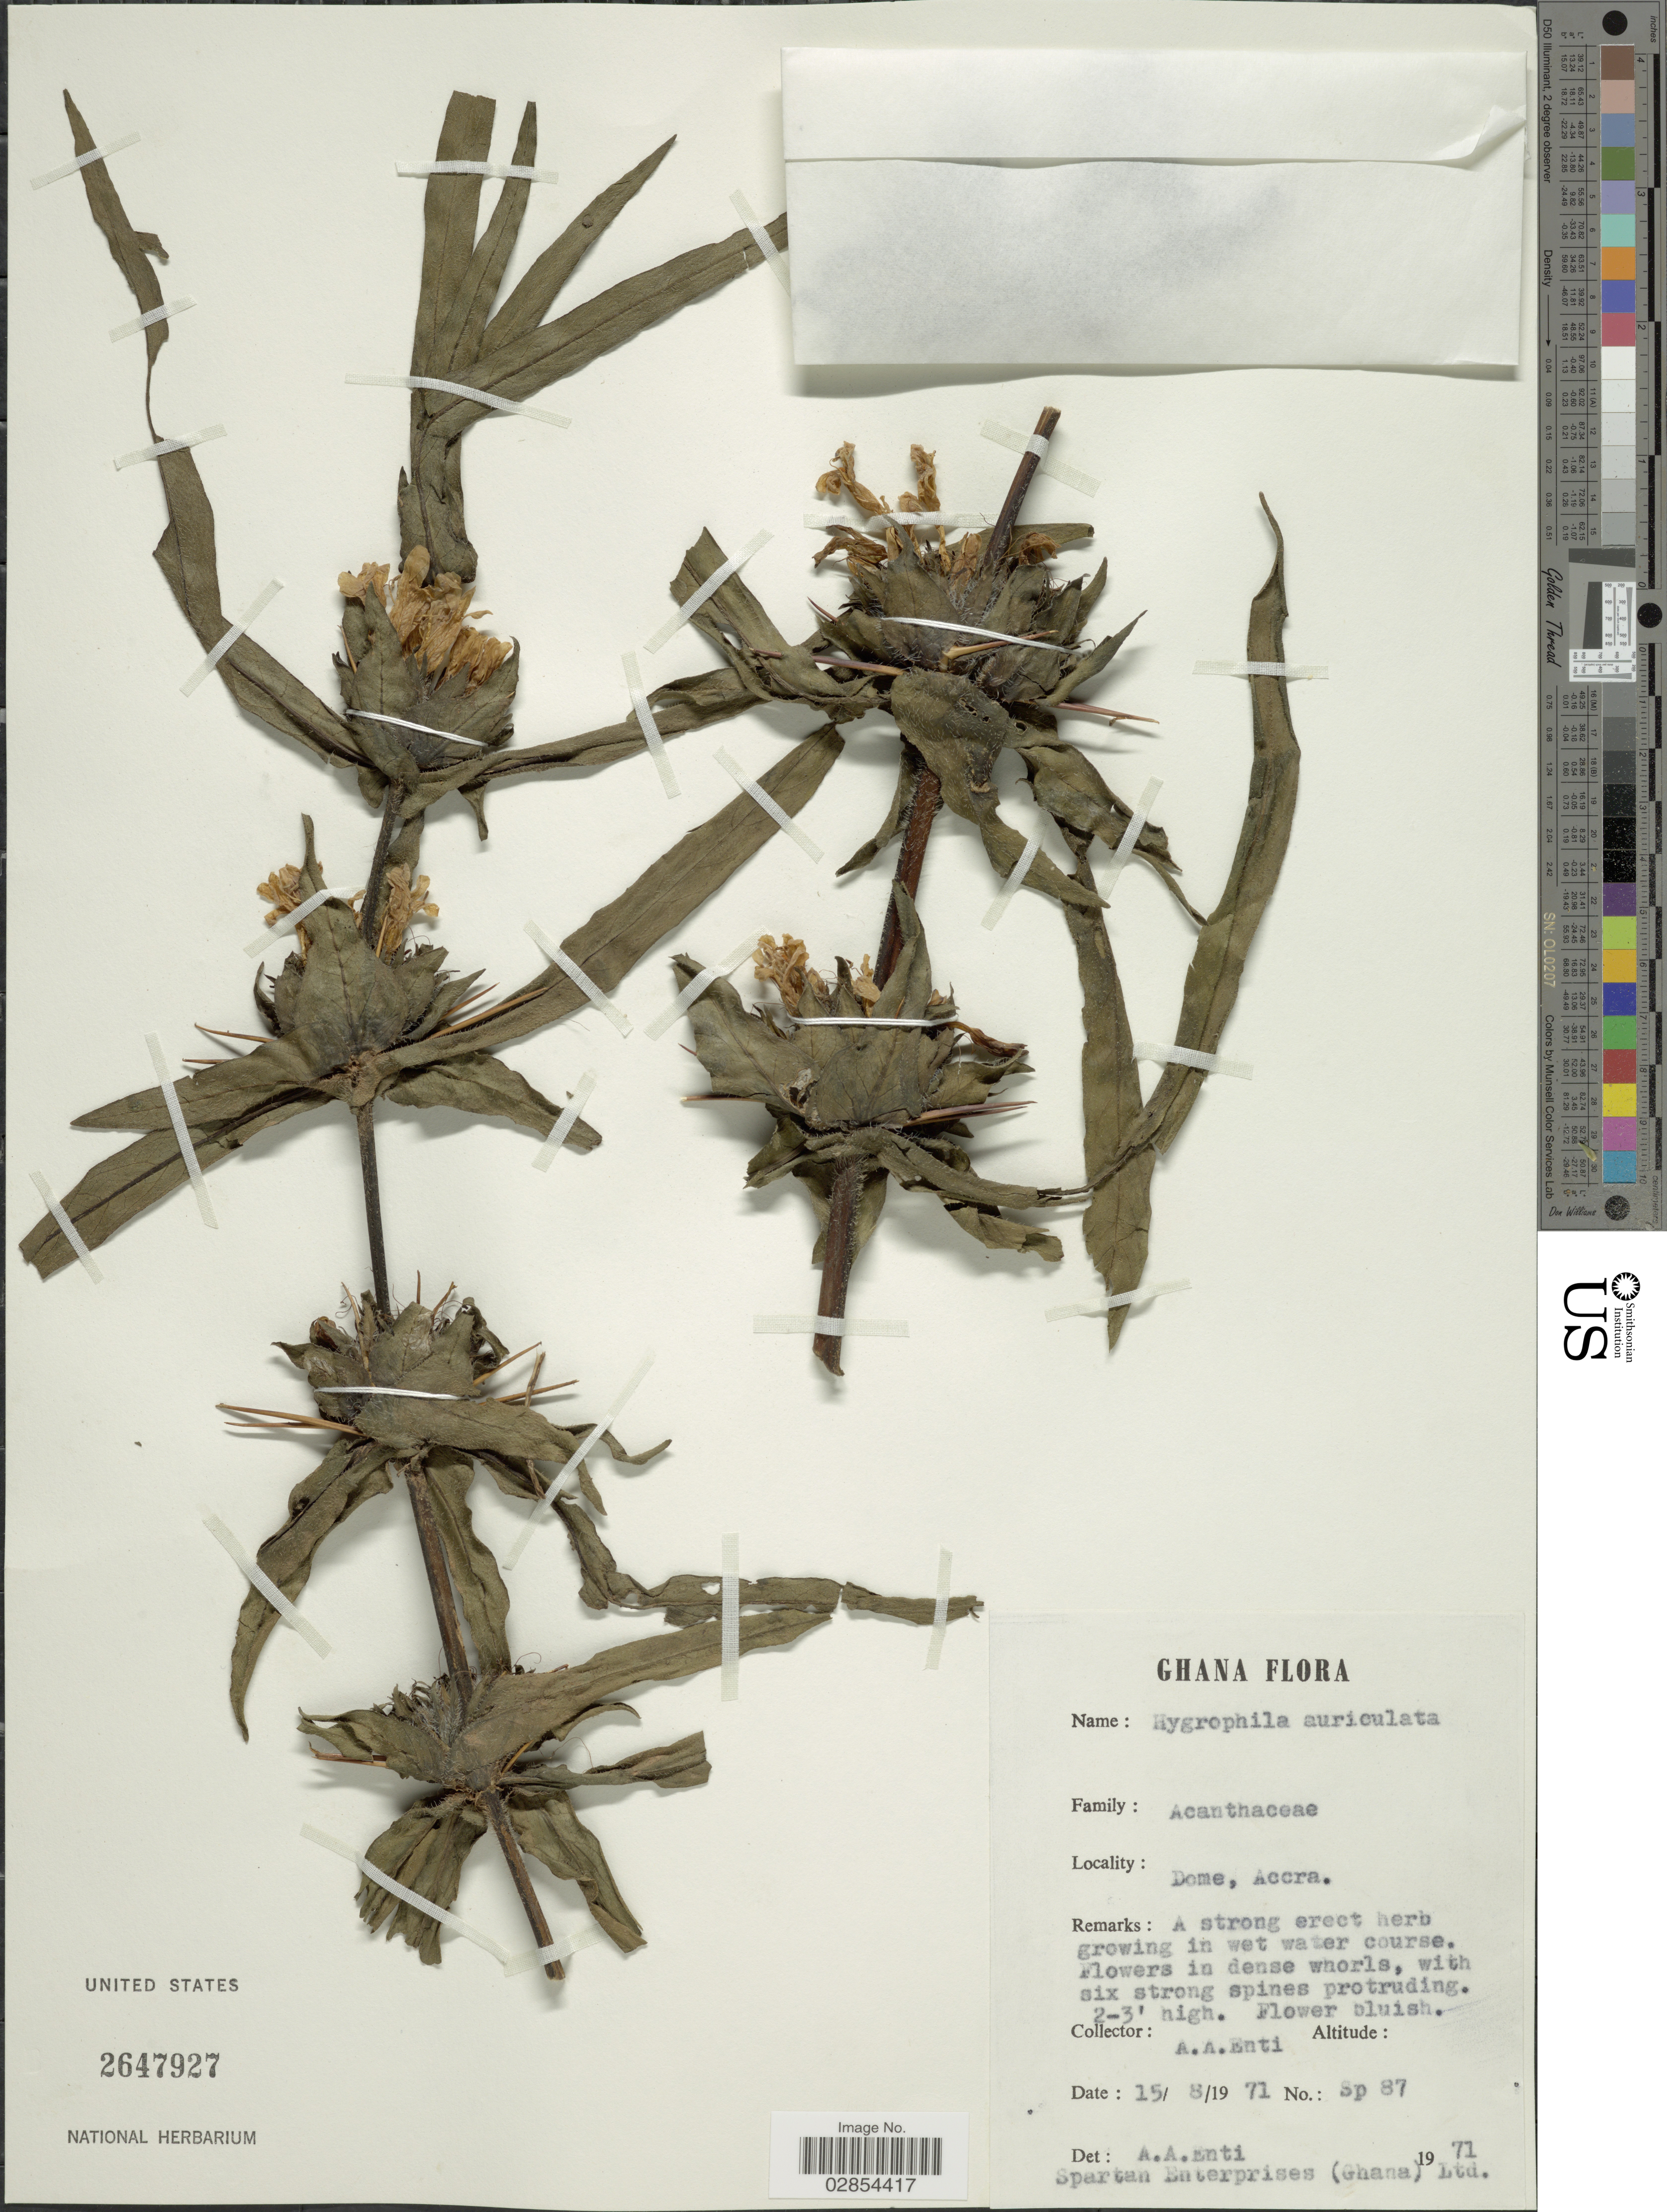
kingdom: Plantae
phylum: Tracheophyta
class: Magnoliopsida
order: Lamiales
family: Acanthaceae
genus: Hygrophila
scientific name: Hygrophila auriculata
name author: (Schumach.) Heine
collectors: A. Enti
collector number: Sp87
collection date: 1971-08-15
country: Ghana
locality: Dome, Accra.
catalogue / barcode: US 2647927